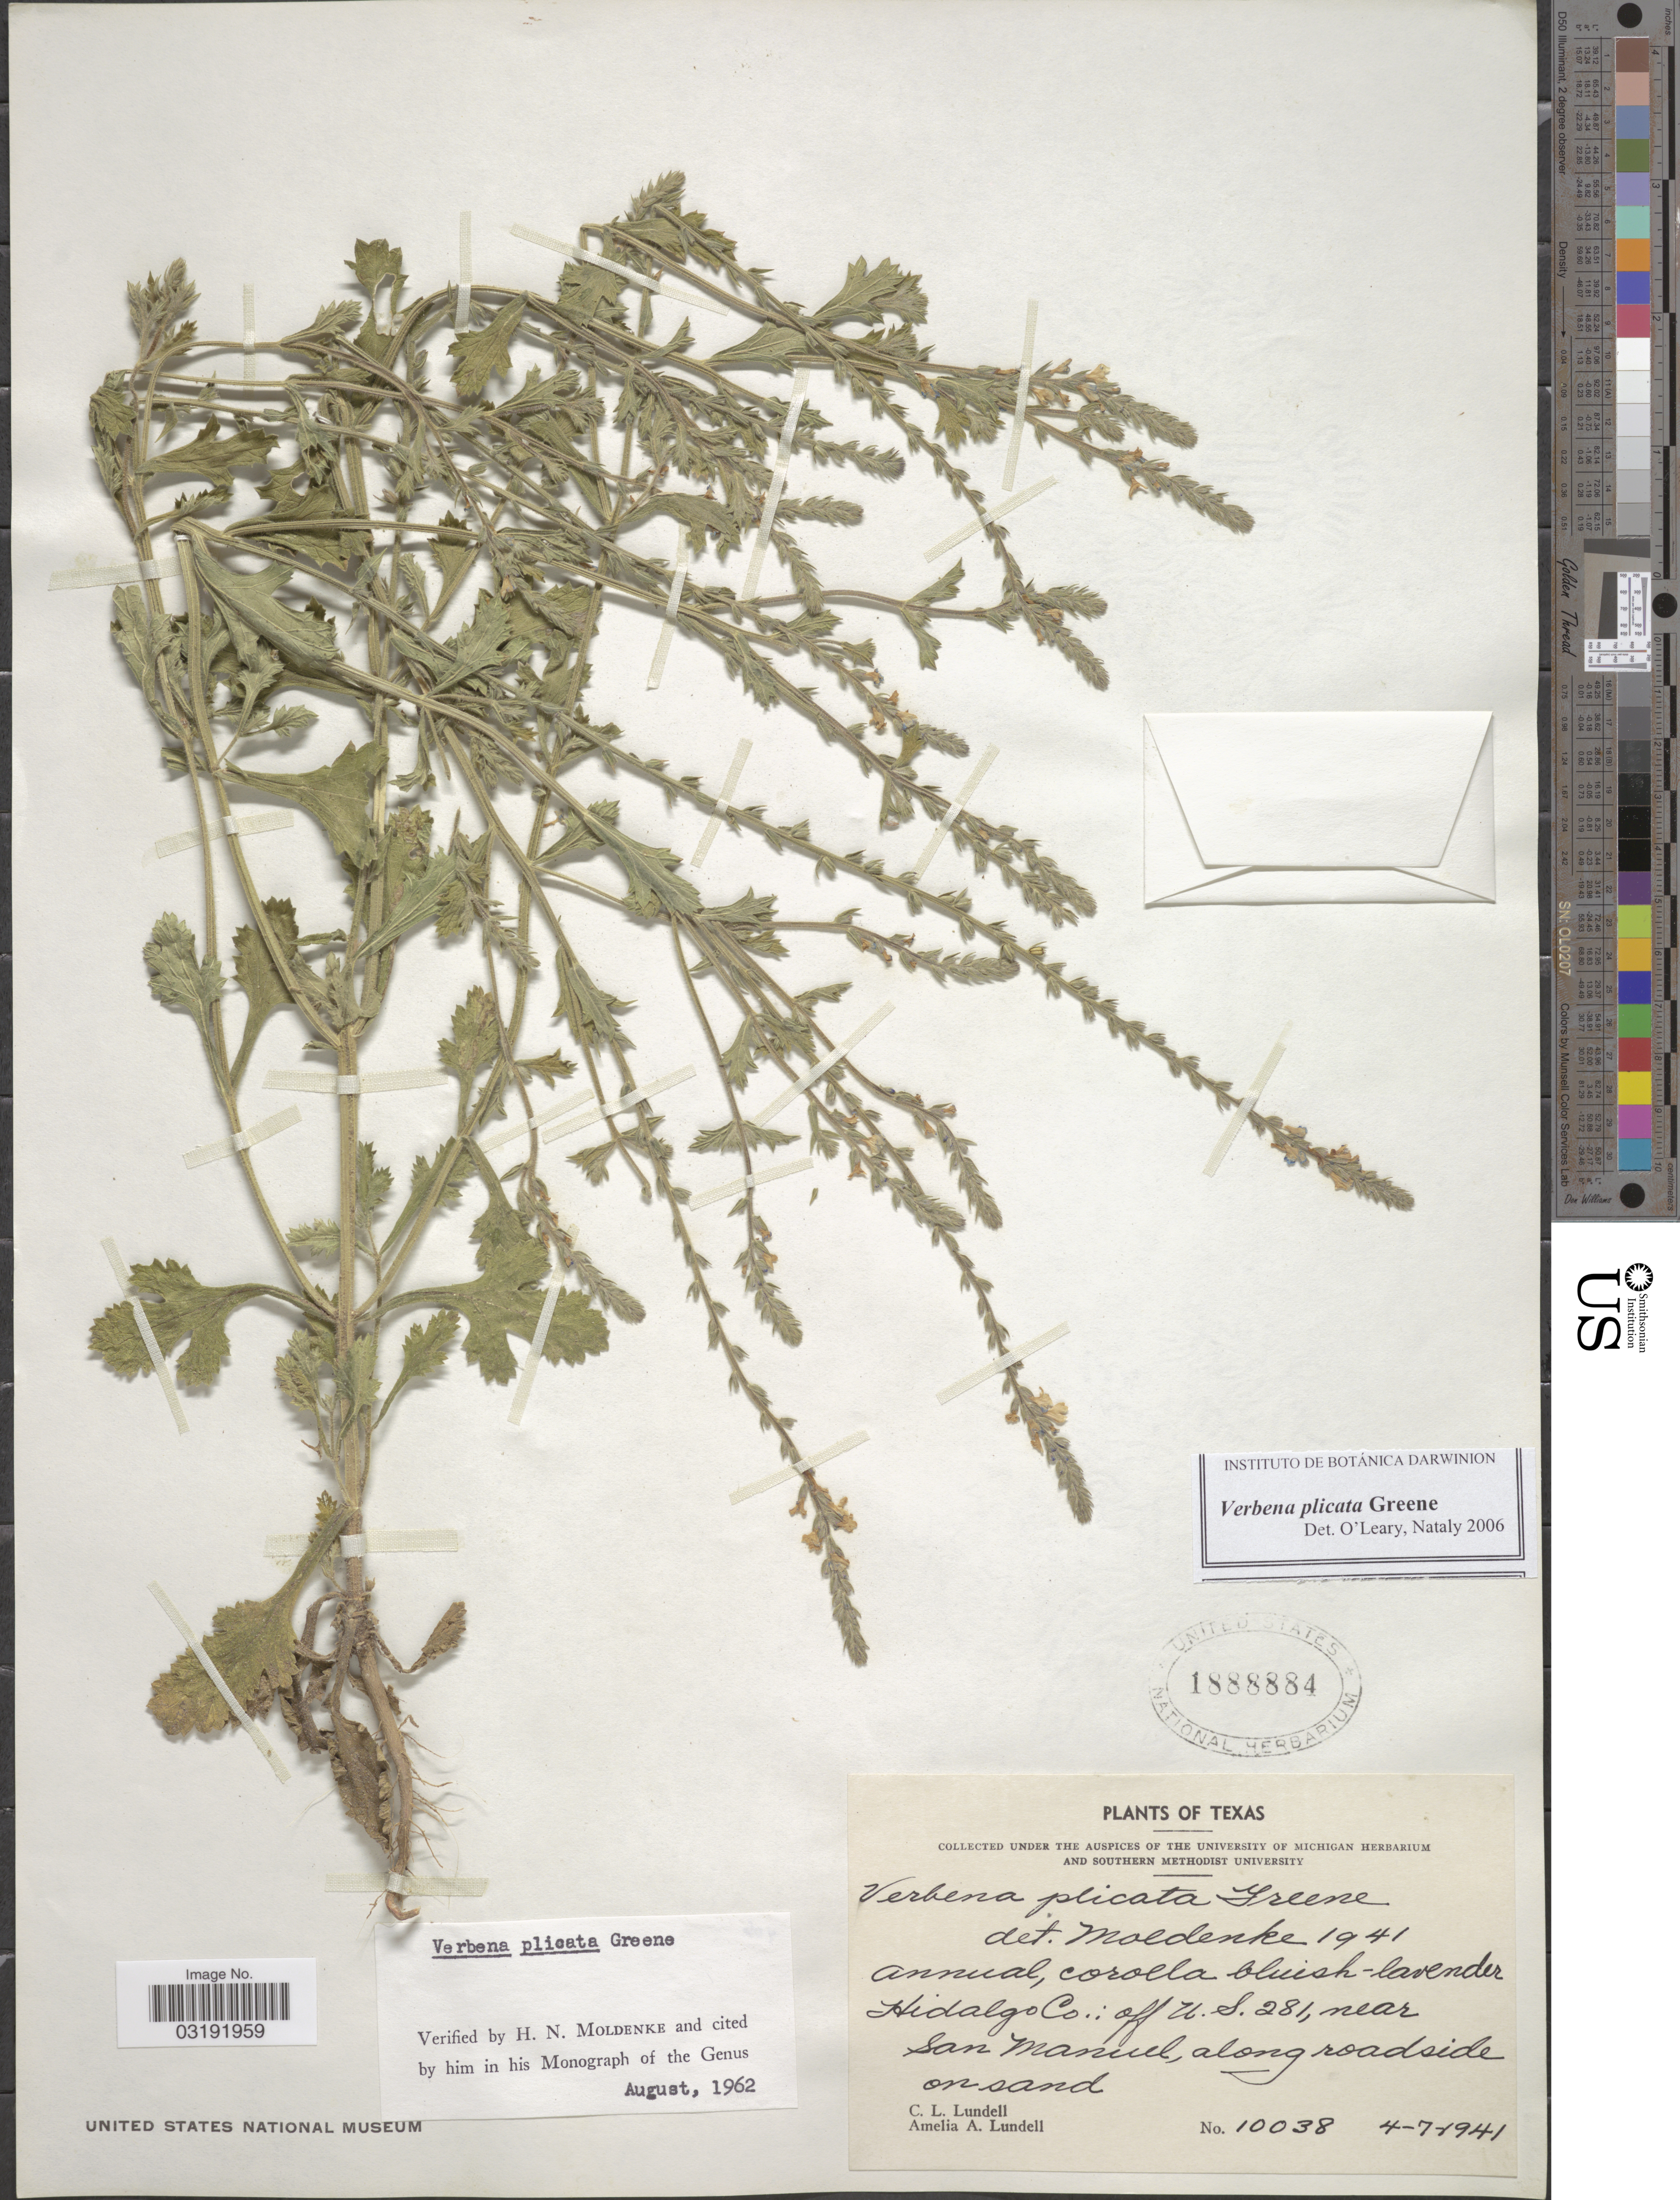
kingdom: Plantae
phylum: Tracheophyta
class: Magnoliopsida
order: Lamiales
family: Verbenaceae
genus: Verbena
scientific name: Verbena plicata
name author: Greene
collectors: C. L. Lundell & A. A. Lundell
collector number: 10038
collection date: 1941-04-07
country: United States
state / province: Texas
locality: Hidalgo Co.: off U.S. 281, near San Manuel, along roadside on sand.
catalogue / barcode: US 1888884